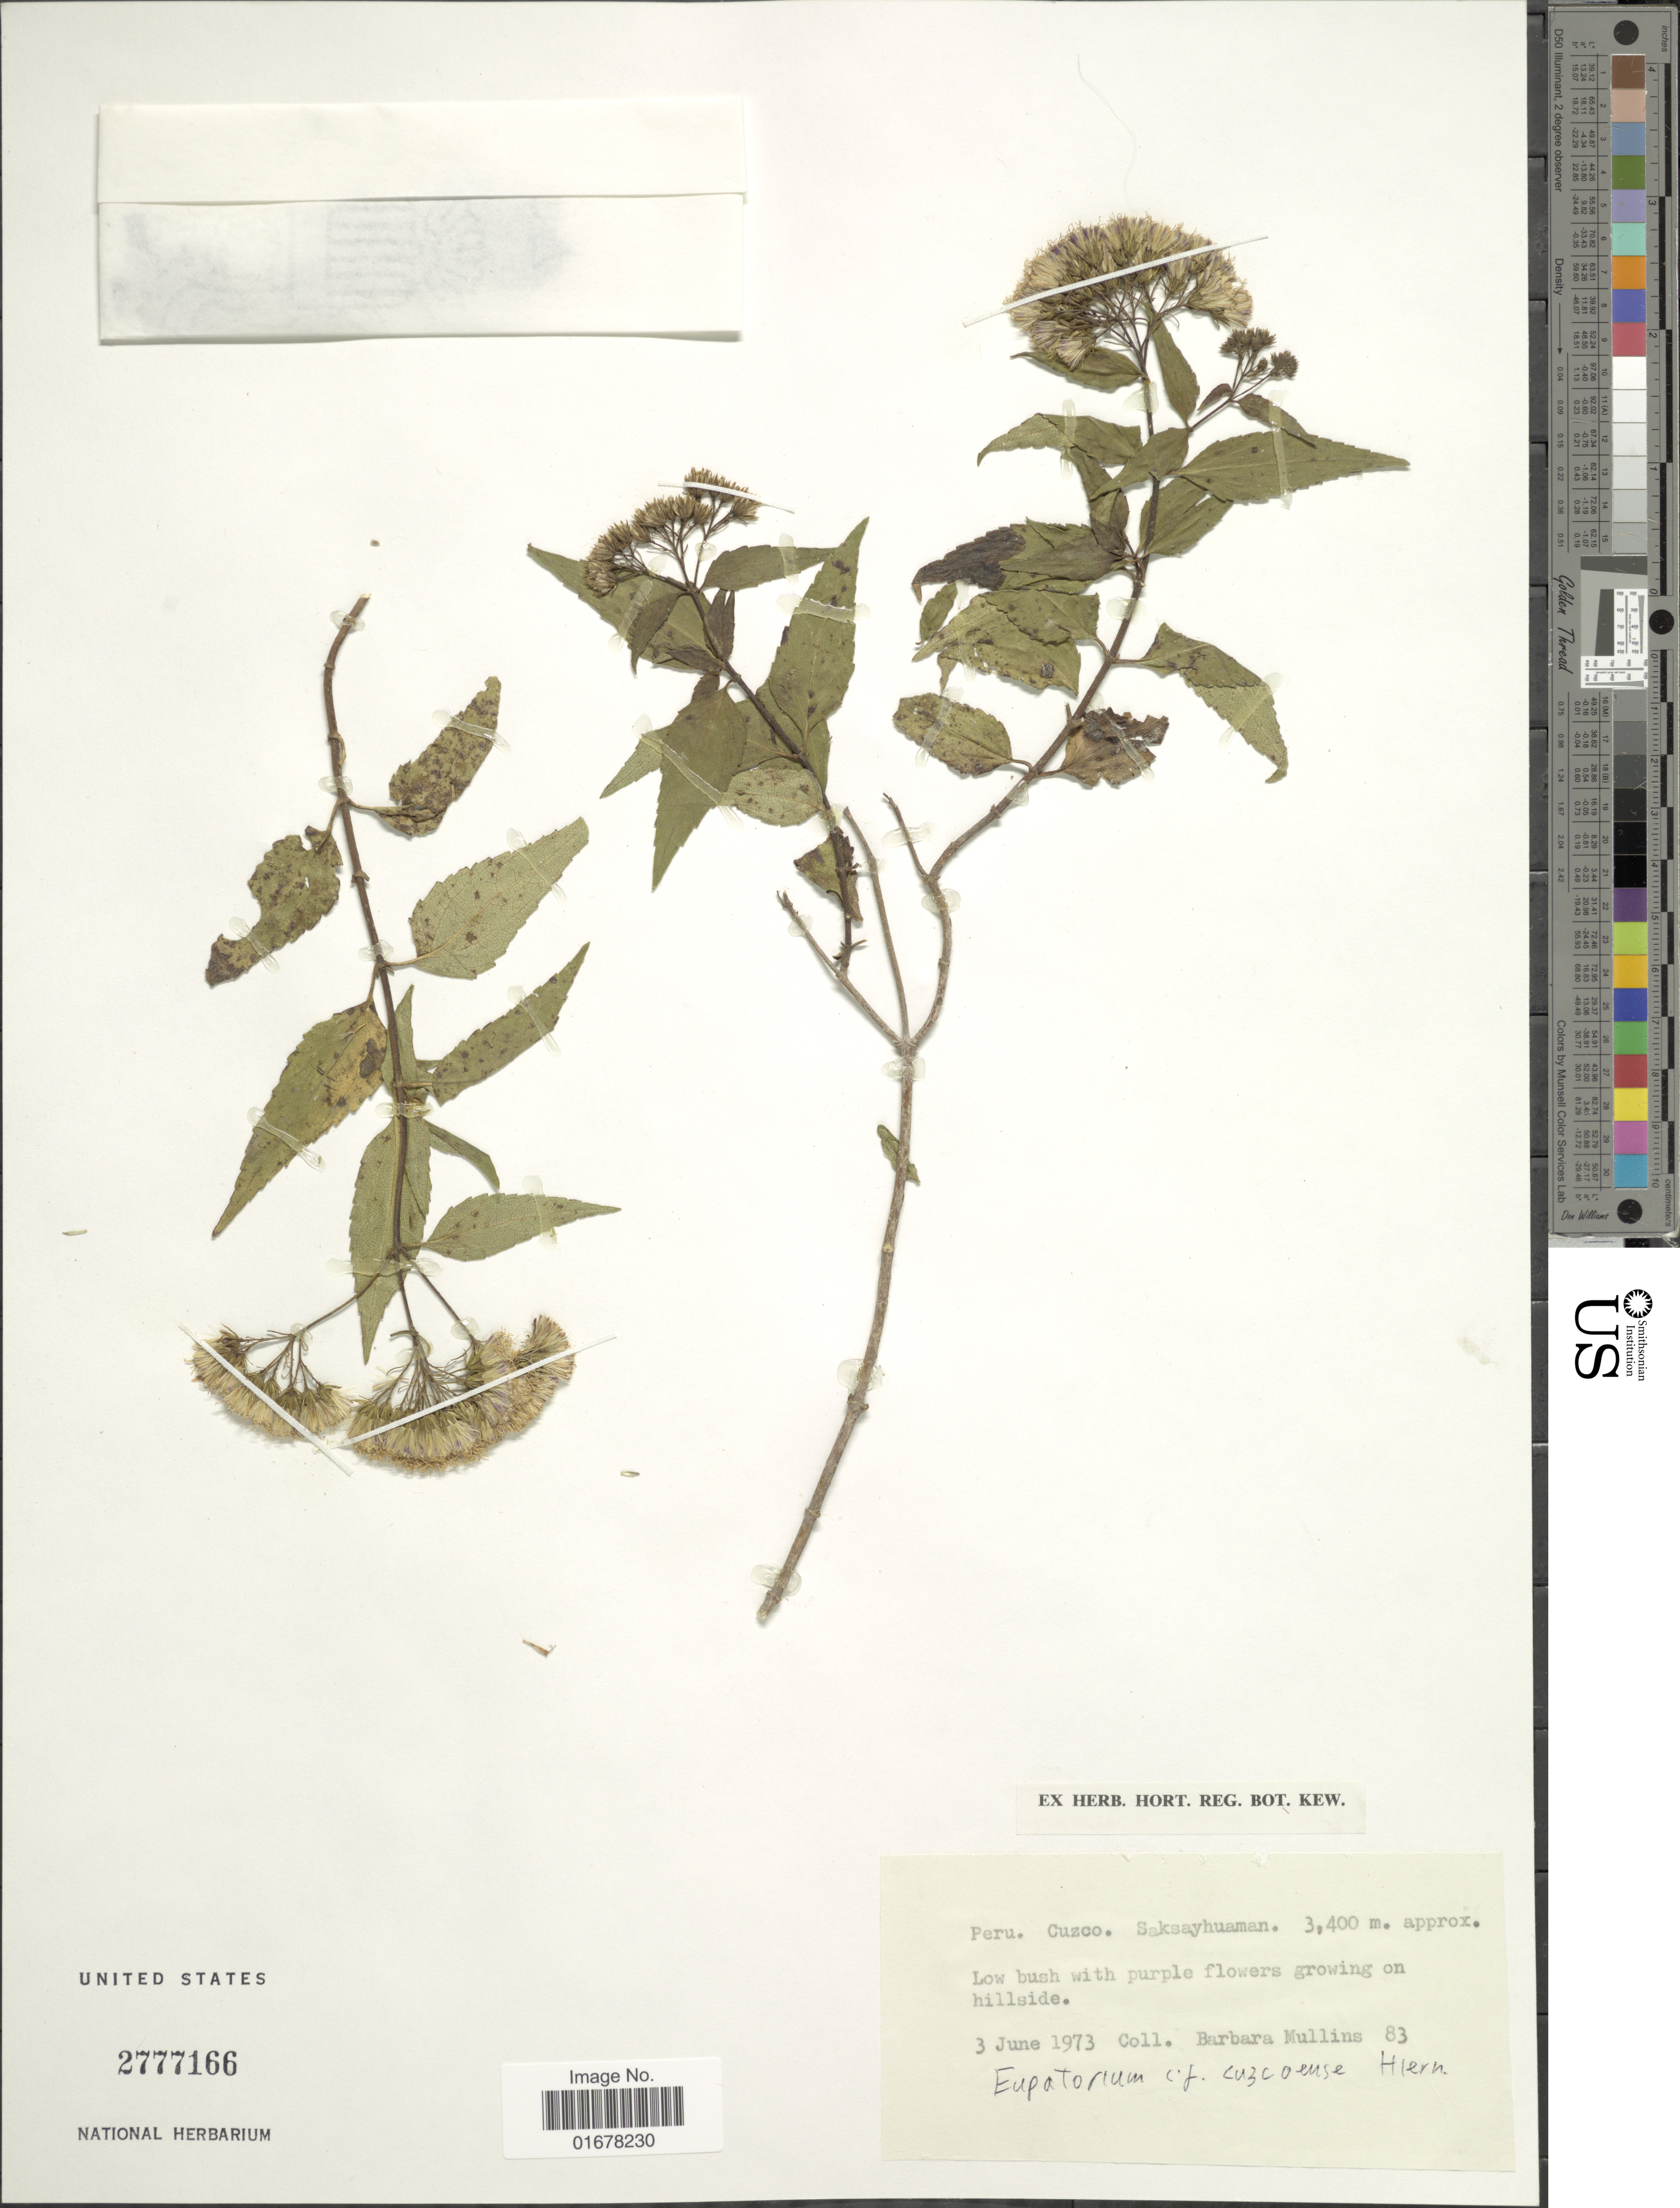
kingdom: Plantae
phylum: Tracheophyta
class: Magnoliopsida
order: Asterales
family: Asteraceae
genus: Ageratina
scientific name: Ageratina cuzcoensis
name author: (Hieron.) R.M. King & H. Rob.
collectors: B. Mullins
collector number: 83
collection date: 1973-06-03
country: Peru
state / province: Cusco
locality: Peru, Cuzco, Saksayhuaman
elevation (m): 3400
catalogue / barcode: US 2777166